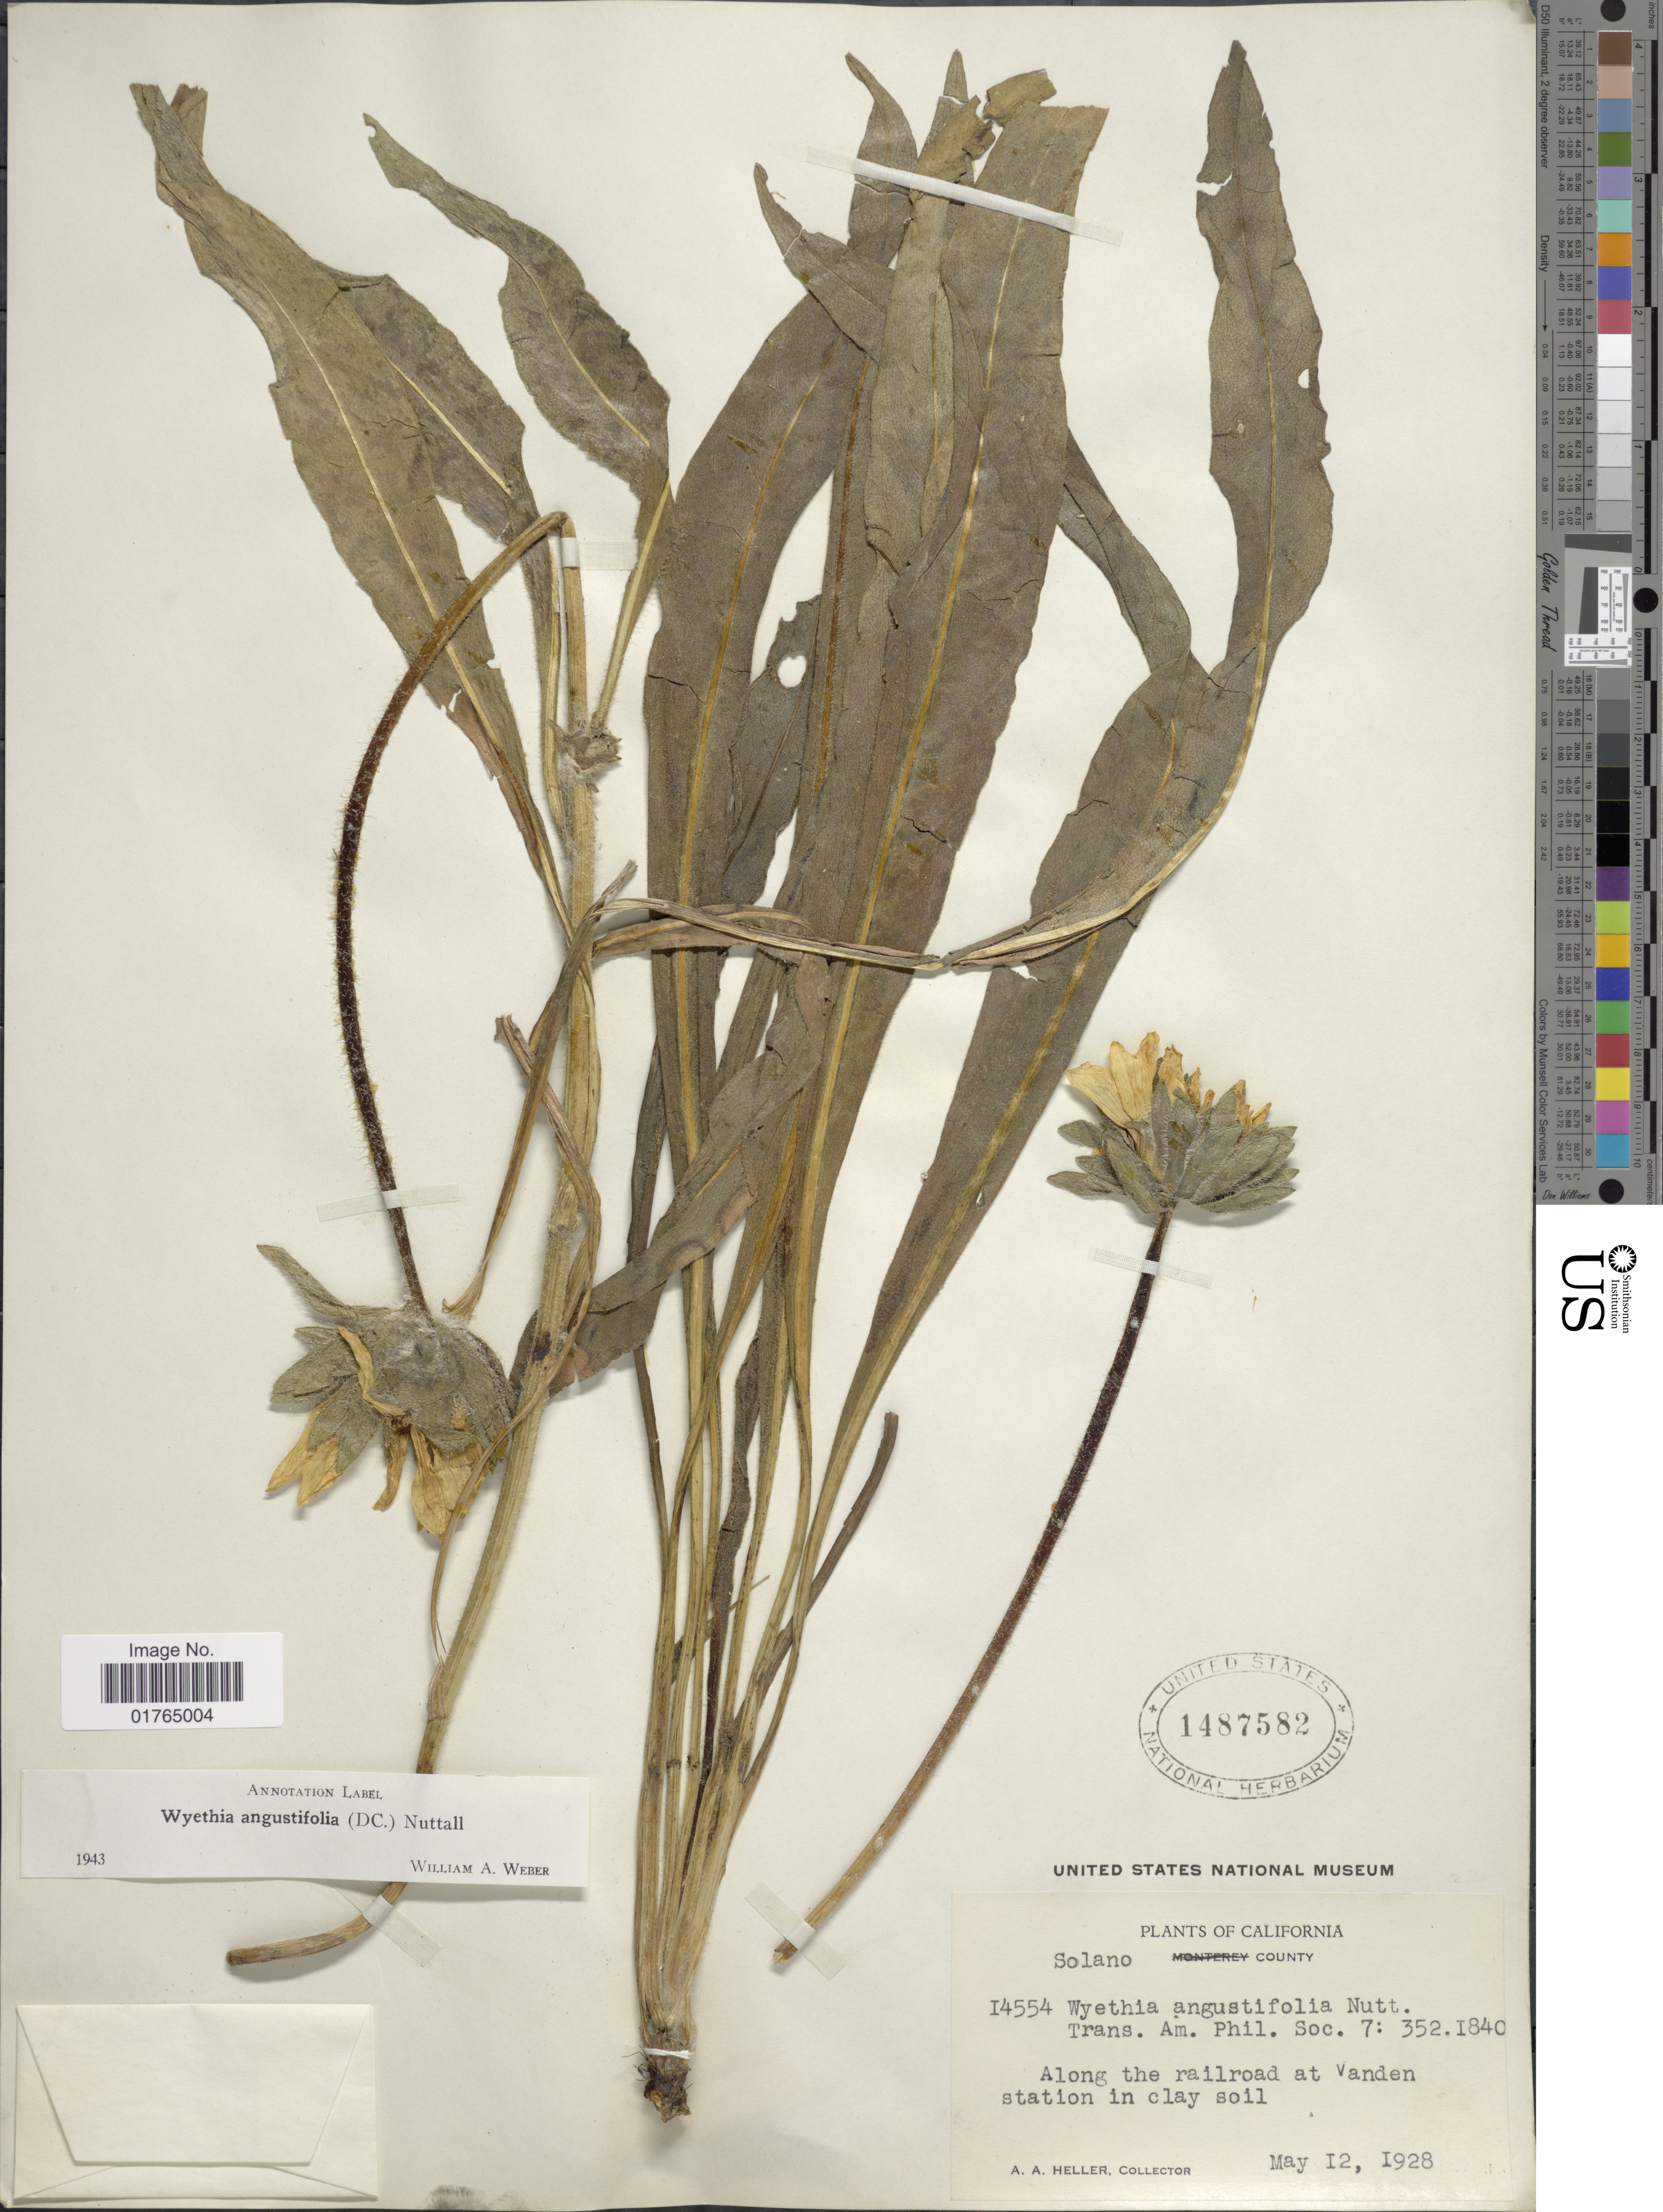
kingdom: Plantae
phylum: Tracheophyta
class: Magnoliopsida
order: Asterales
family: Asteraceae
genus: Wyethia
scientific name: Wyethia angustifolia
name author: (DC.) Nutt.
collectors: A. A. Heller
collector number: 14554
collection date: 1928-05-12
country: United States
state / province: California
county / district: Solano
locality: Solano County, along the railroad at Vanden station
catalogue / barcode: US 1487582